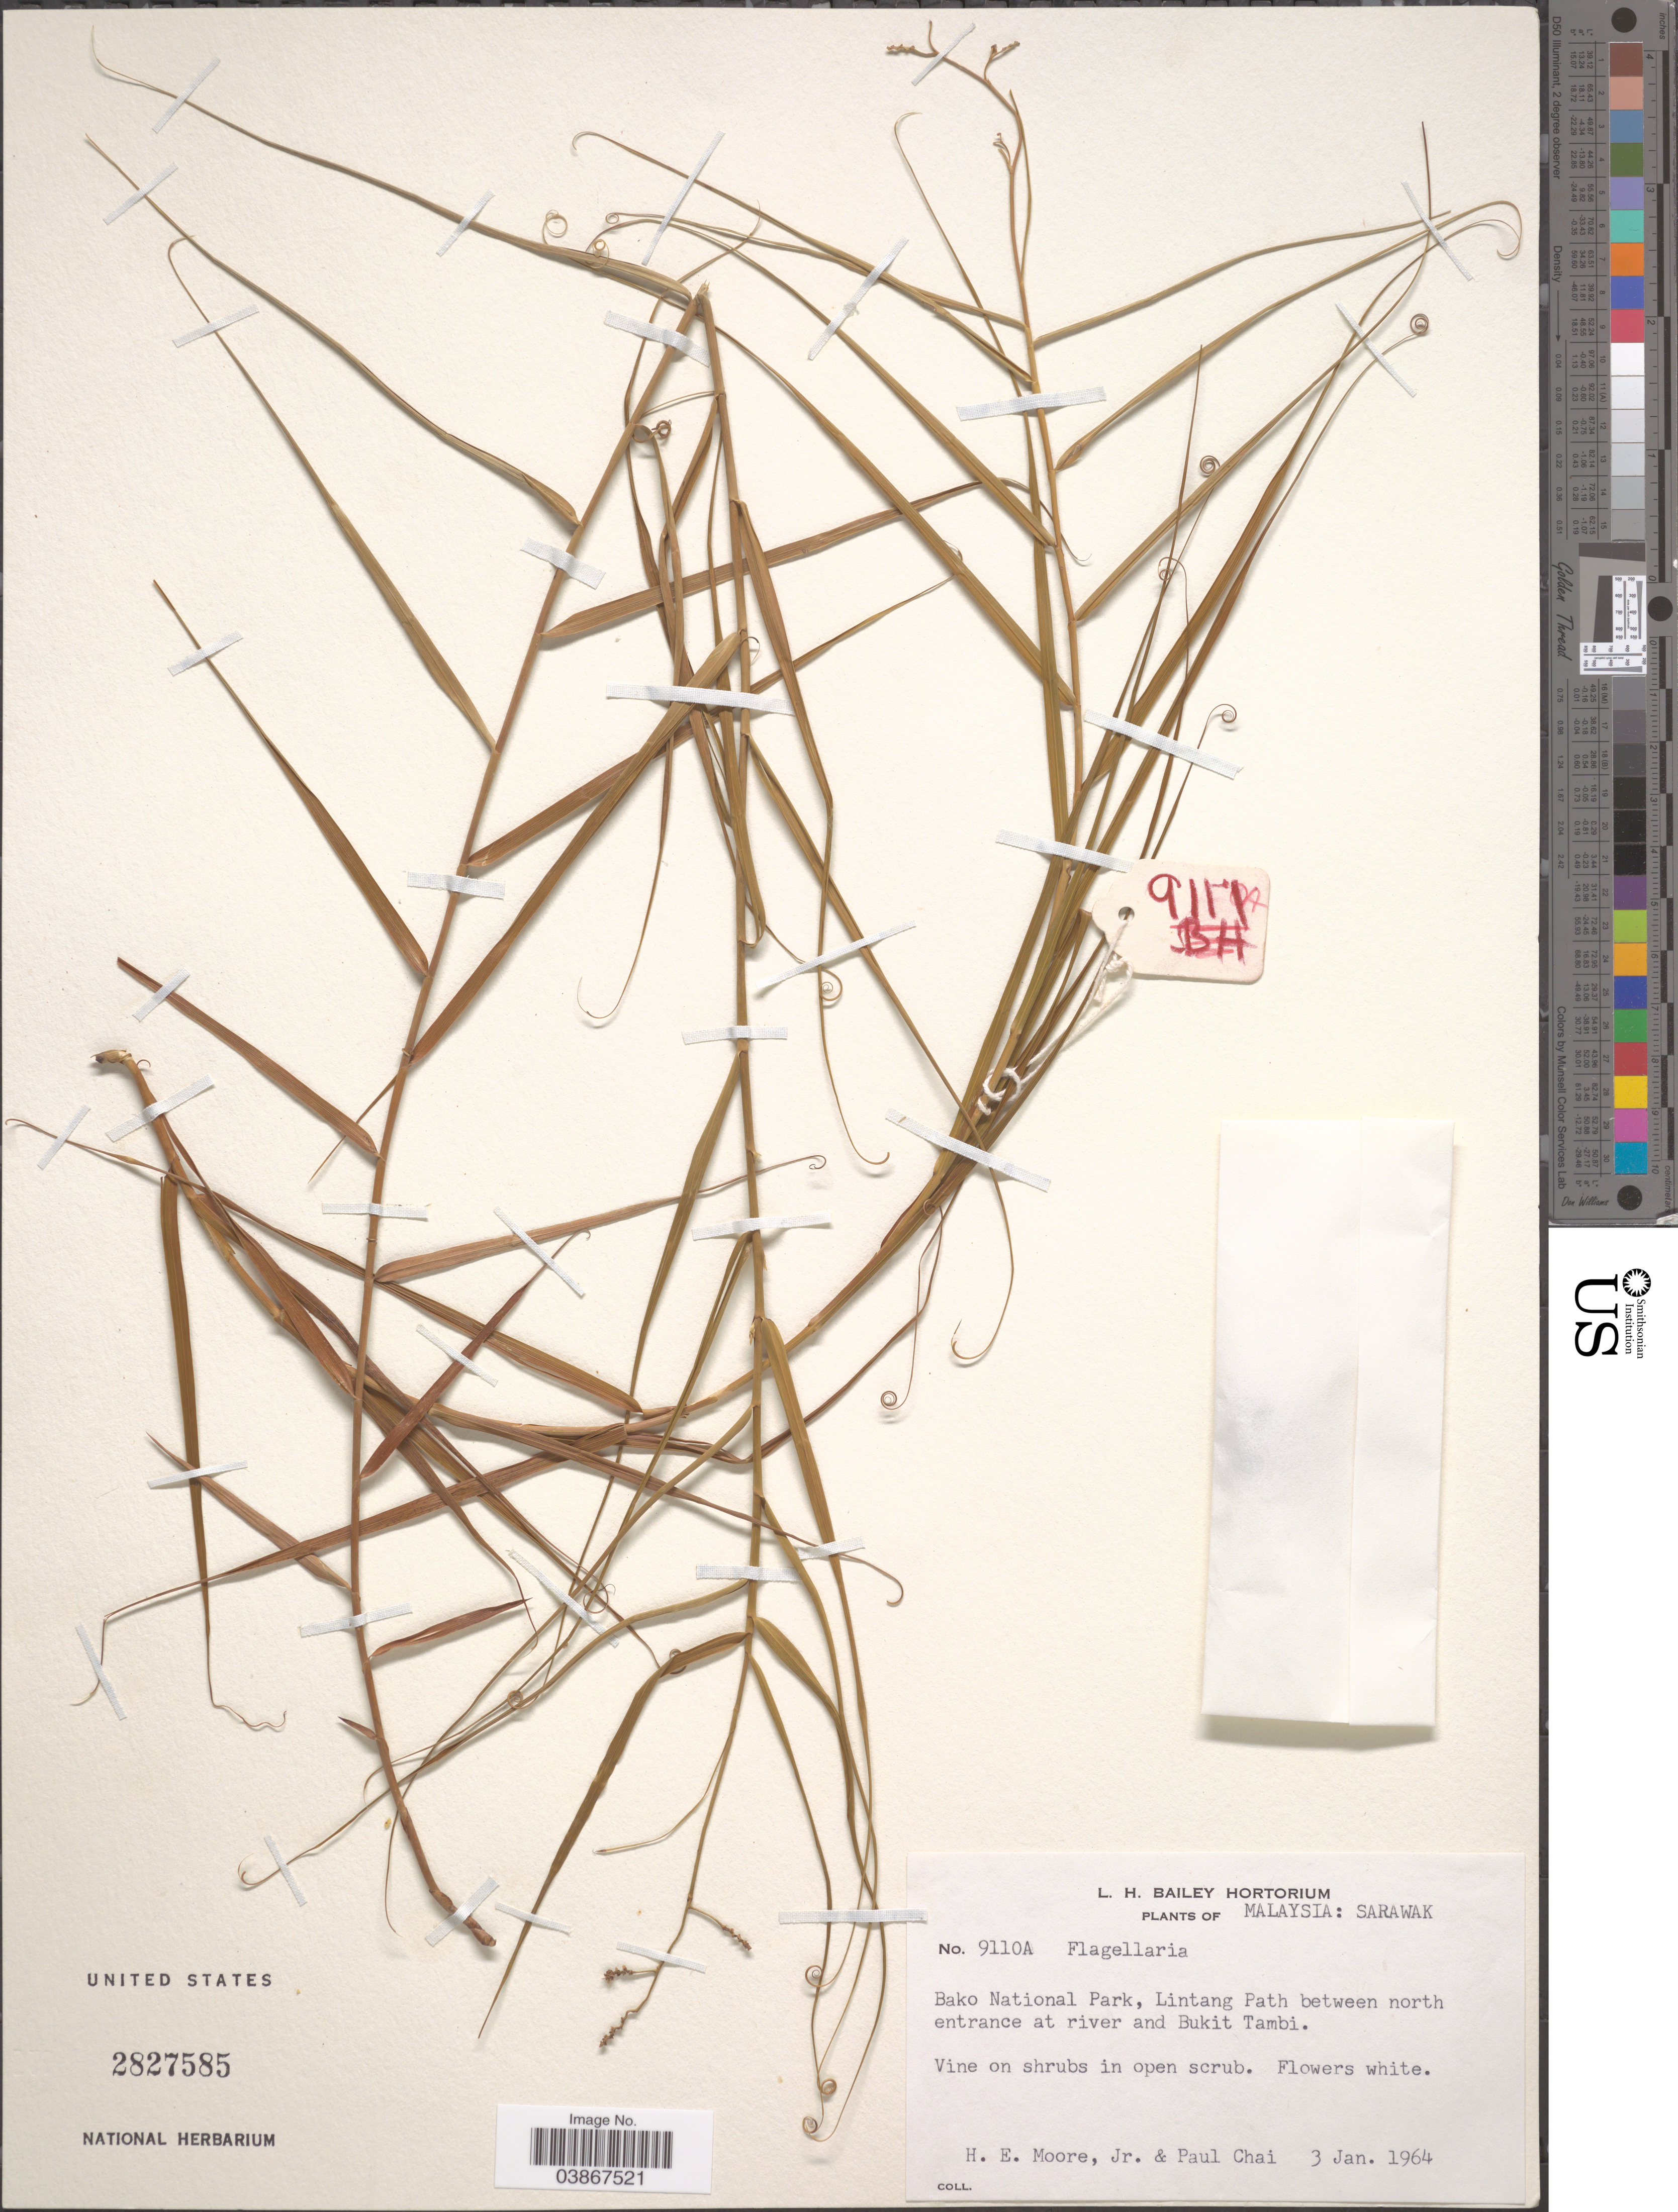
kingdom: Plantae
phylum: Tracheophyta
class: Liliopsida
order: Poales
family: Flagellariaceae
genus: Flagellaria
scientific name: Flagellaria sp.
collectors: H. Moore & P. Chai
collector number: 9110A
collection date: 1964-01-03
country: Malaysia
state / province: Sarawak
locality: Bako National Park, Lintang Path between north entrance at river and Bukit Tambi.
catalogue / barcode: US 2827585